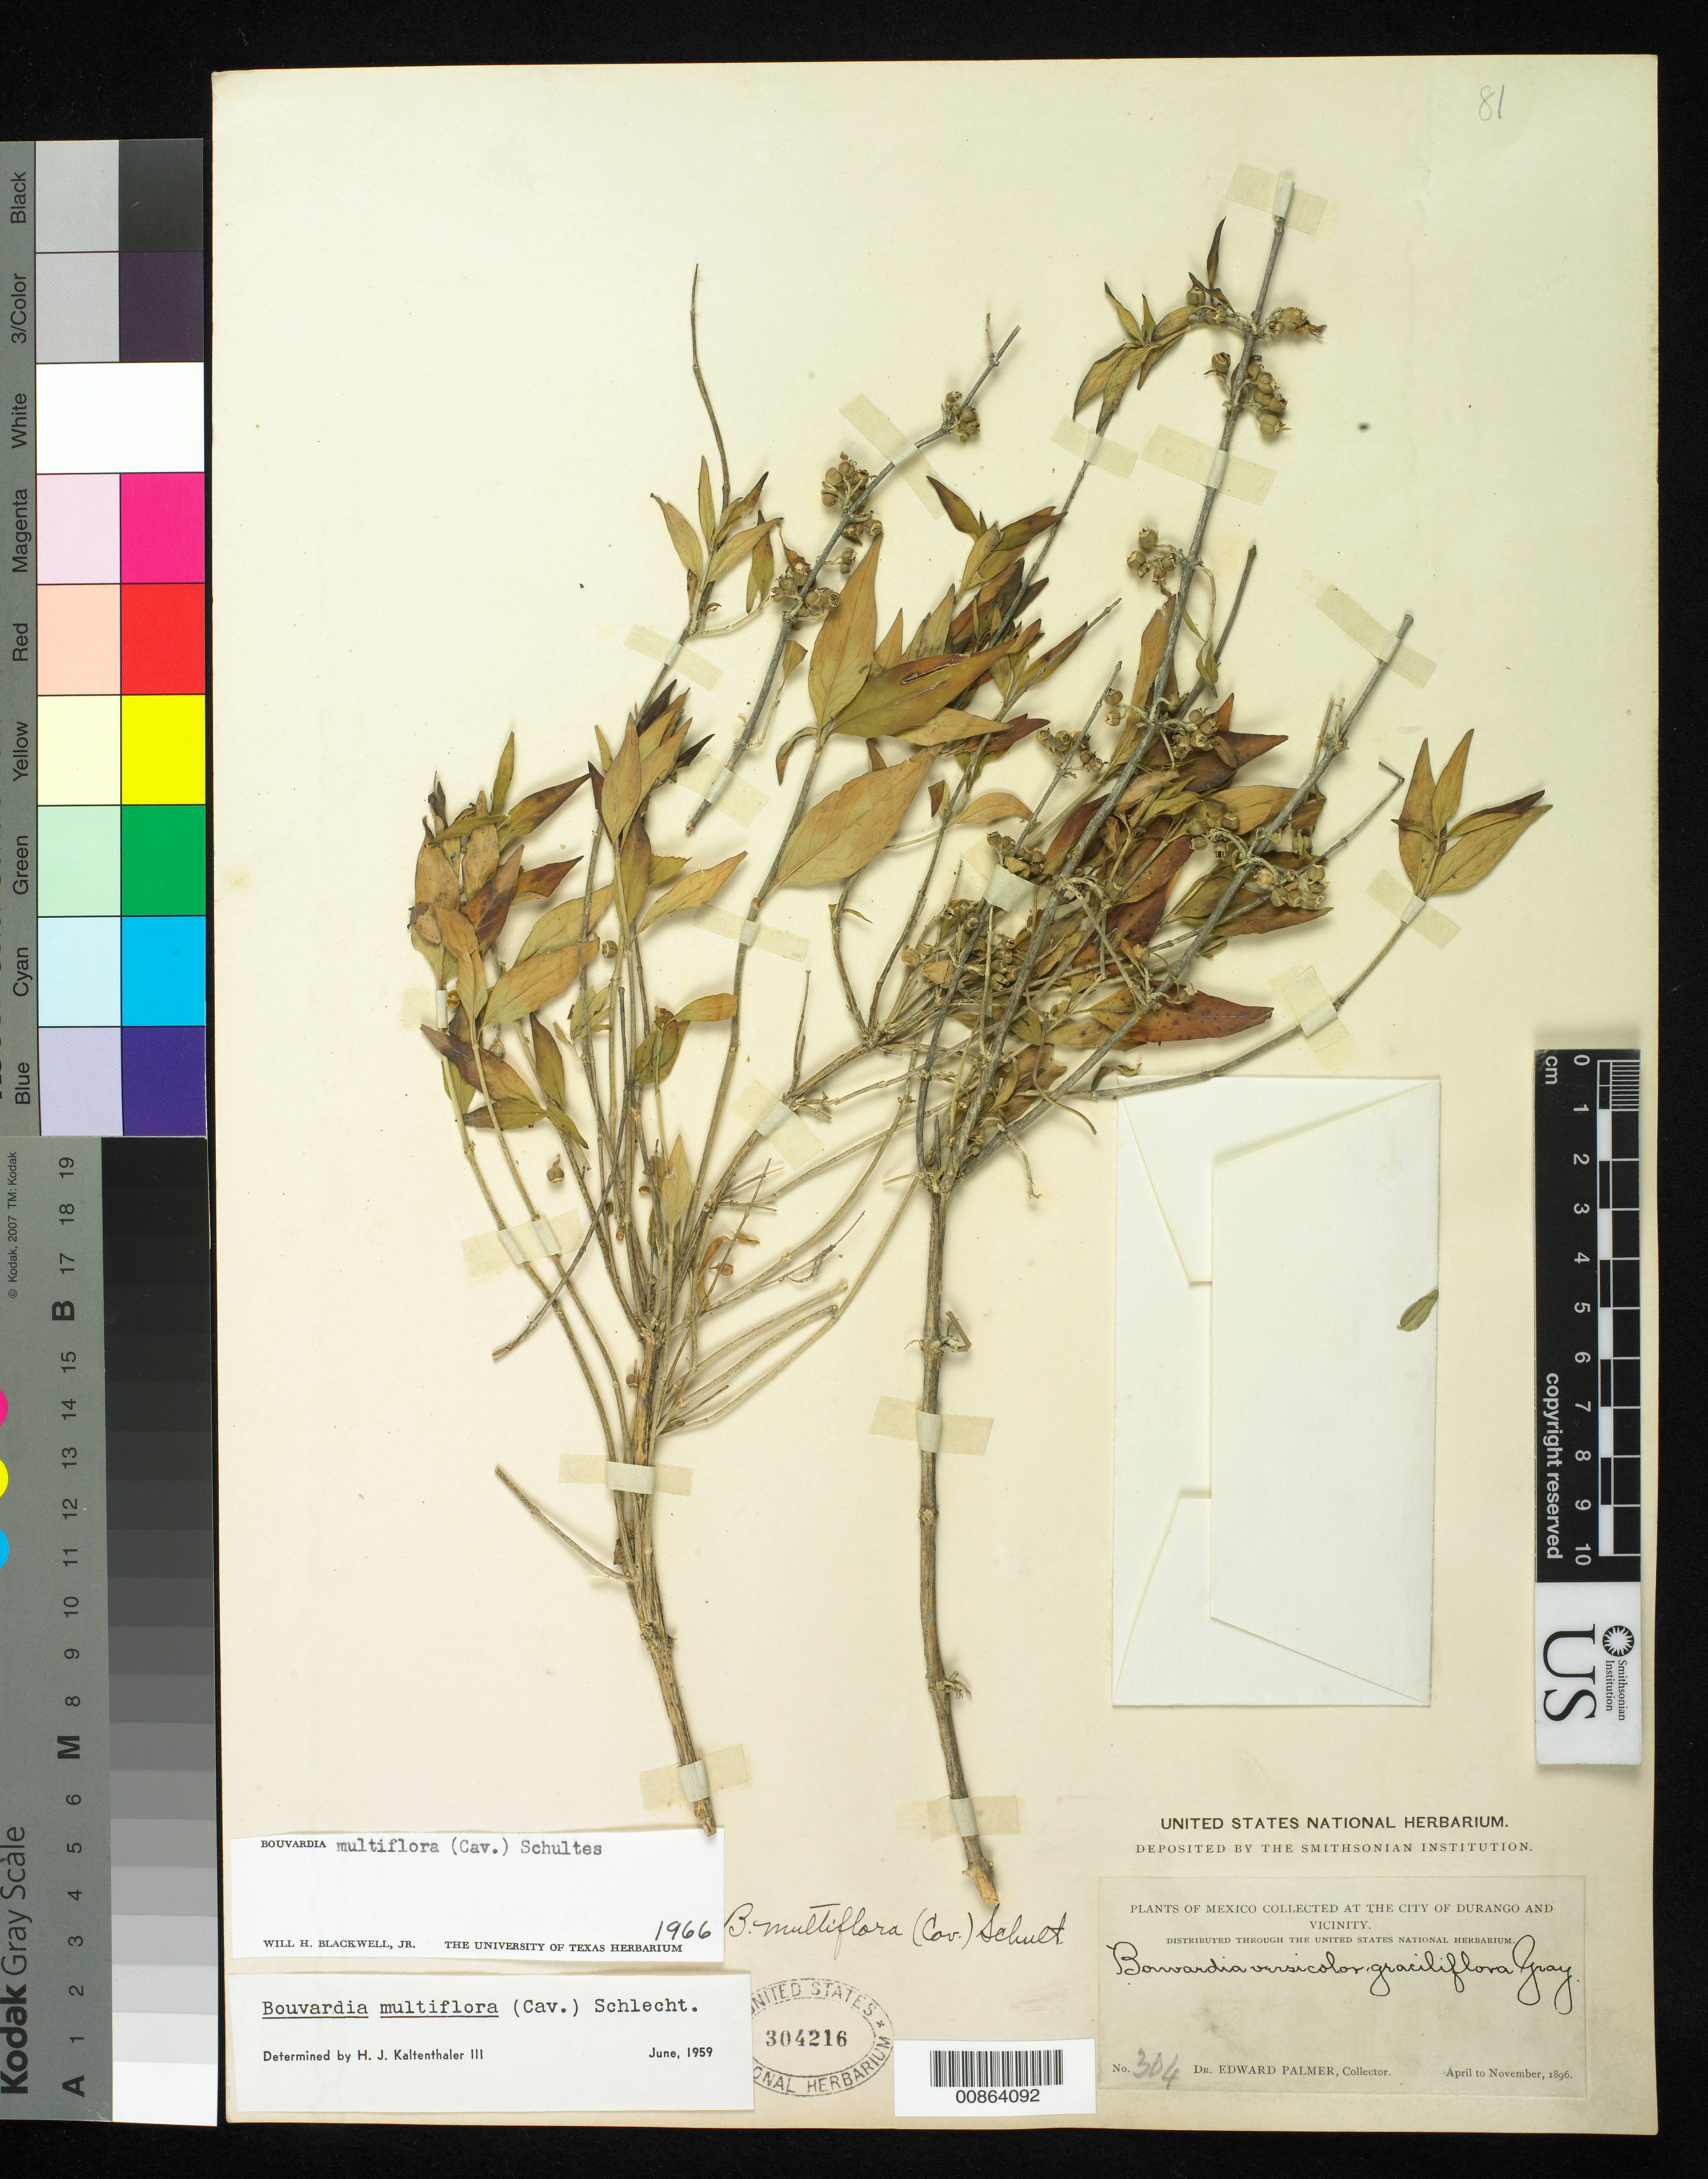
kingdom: Plantae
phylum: Tracheophyta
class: Magnoliopsida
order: Gentianales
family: Rubiaceae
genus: Bouvardia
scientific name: Bouvardia multiflora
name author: (Cav.) Schult.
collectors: E. Palmer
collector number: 304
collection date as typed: Apr 1896 to -- Nov 1896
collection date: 1896-04/1896-11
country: Mexico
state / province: Durango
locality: City of Durango and vicinity.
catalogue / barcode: US 304216